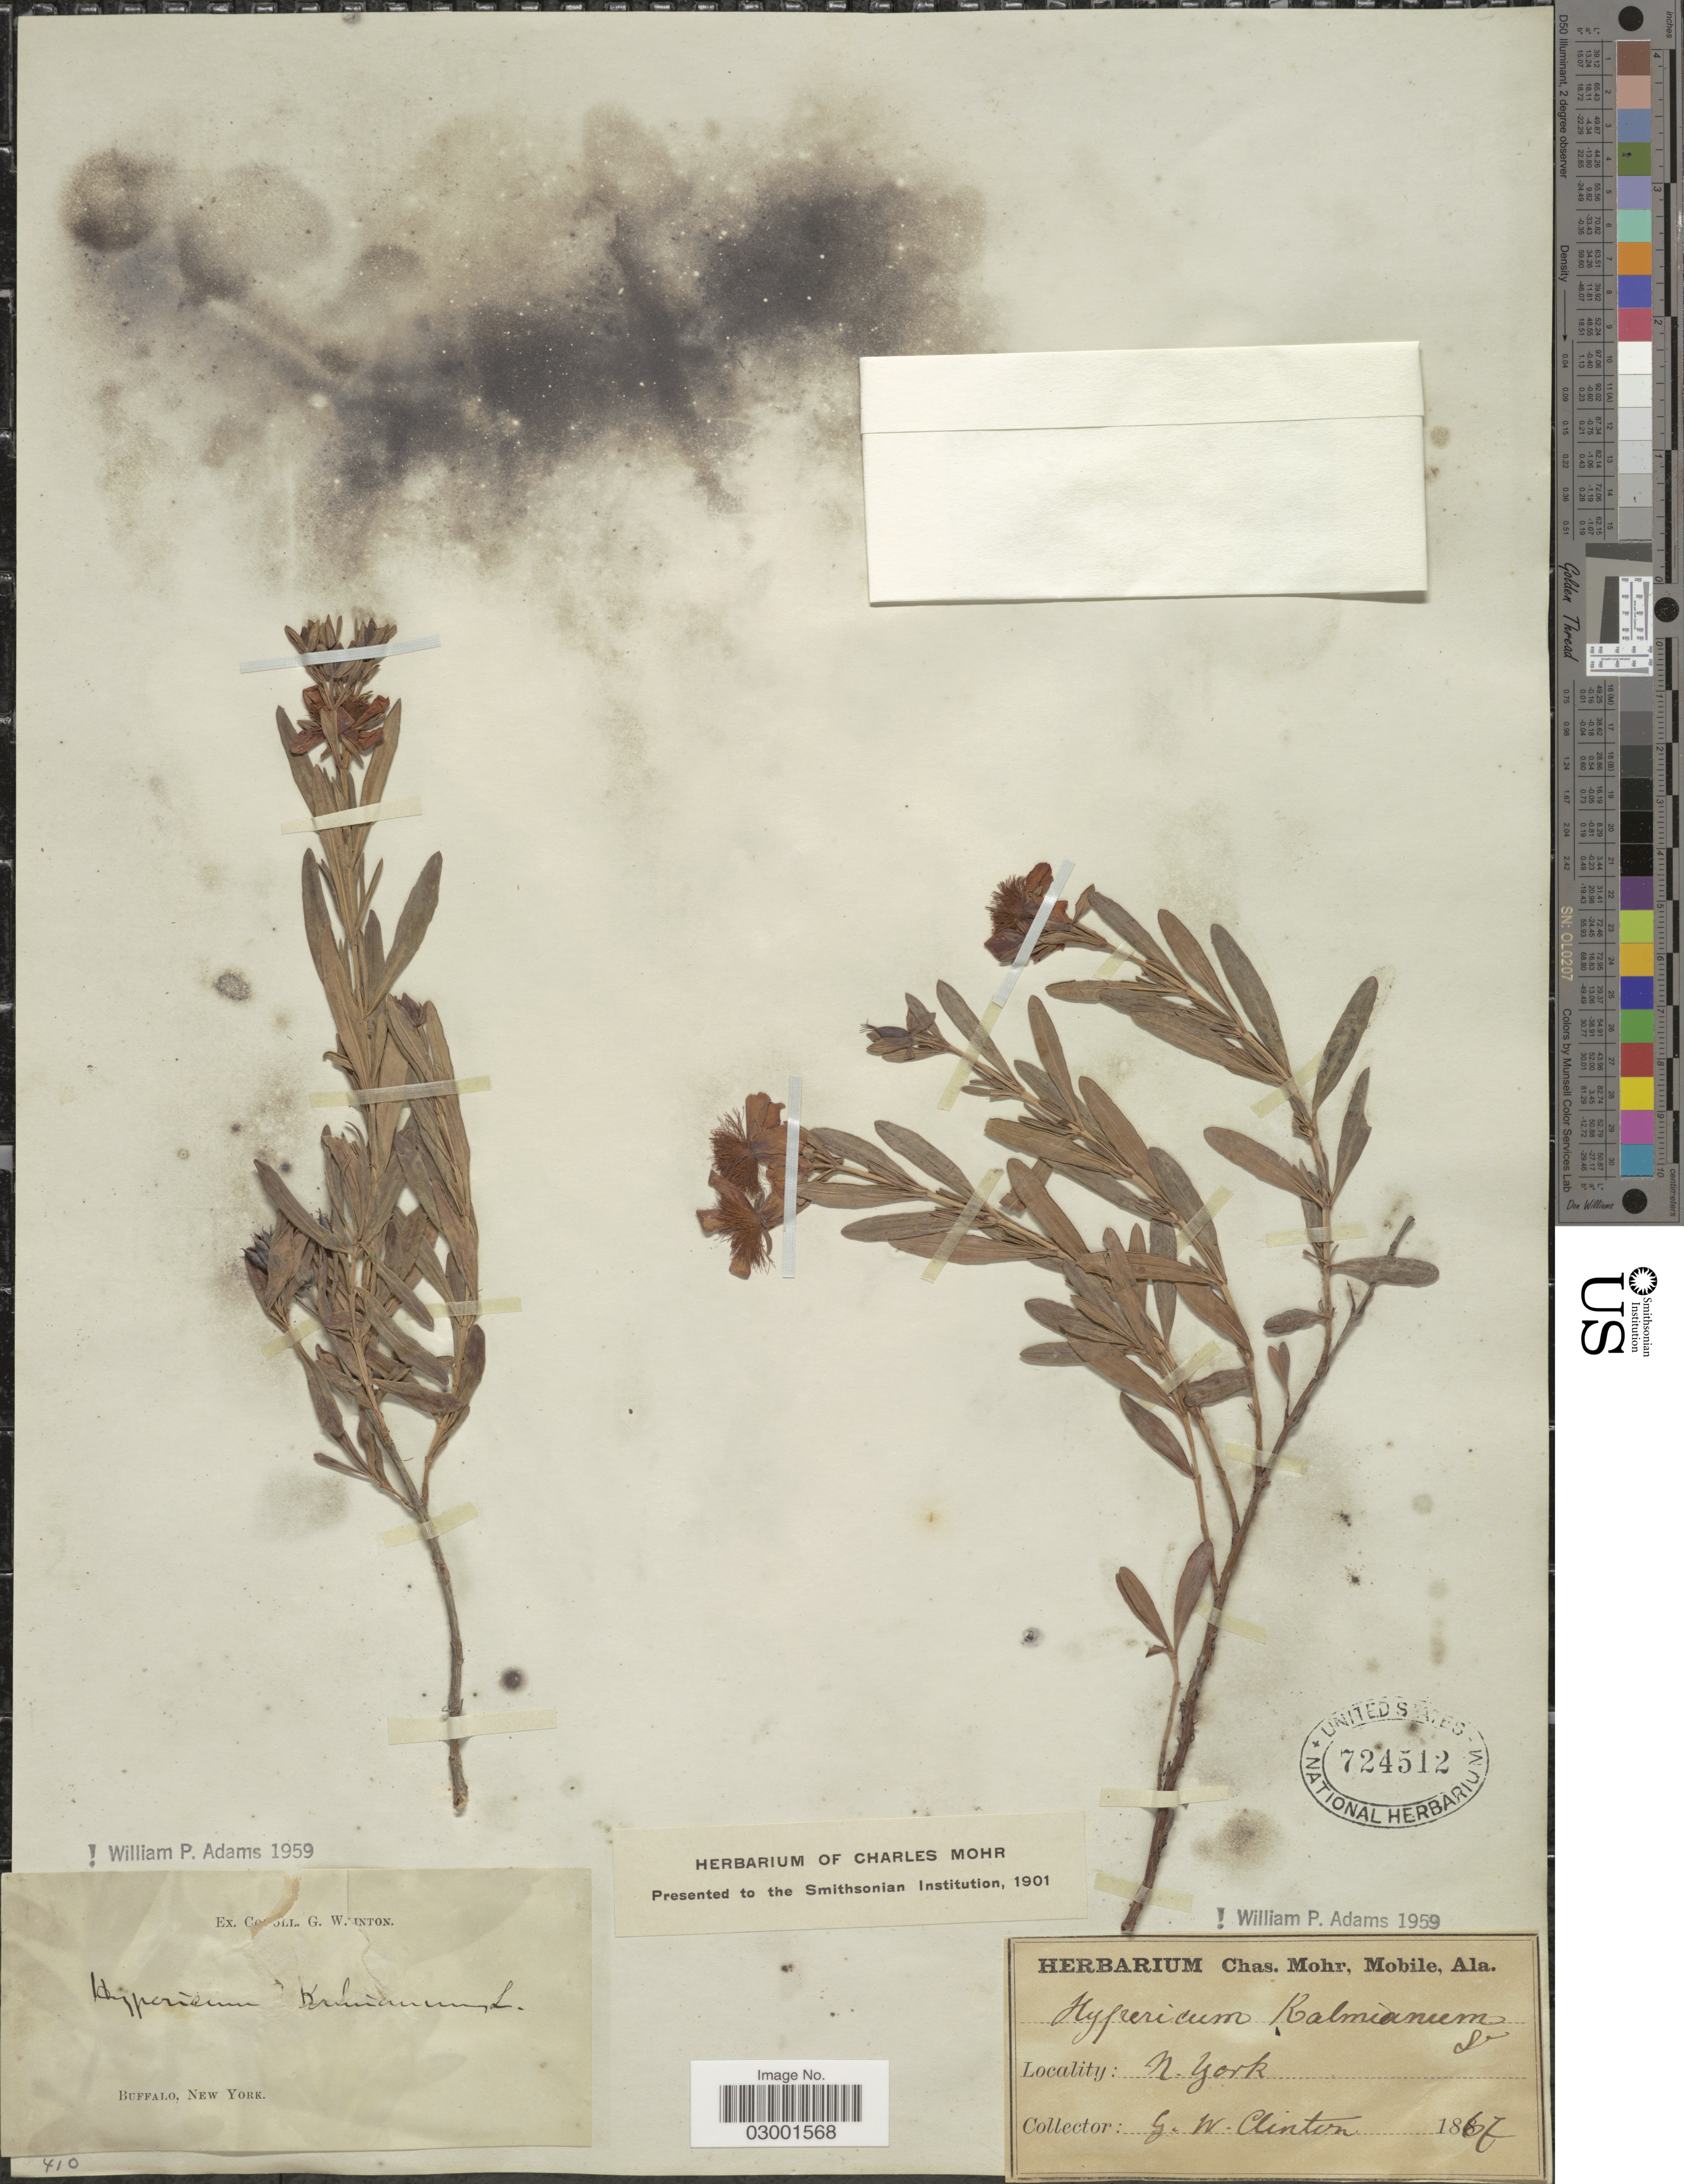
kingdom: Plantae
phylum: Tracheophyta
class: Magnoliopsida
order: Malpighiales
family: Hypericaceae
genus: Hypericum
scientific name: Hypericum kalmianum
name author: L.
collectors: G. W. Clinton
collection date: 1867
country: United States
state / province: New York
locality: Buffalo.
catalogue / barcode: US 724512